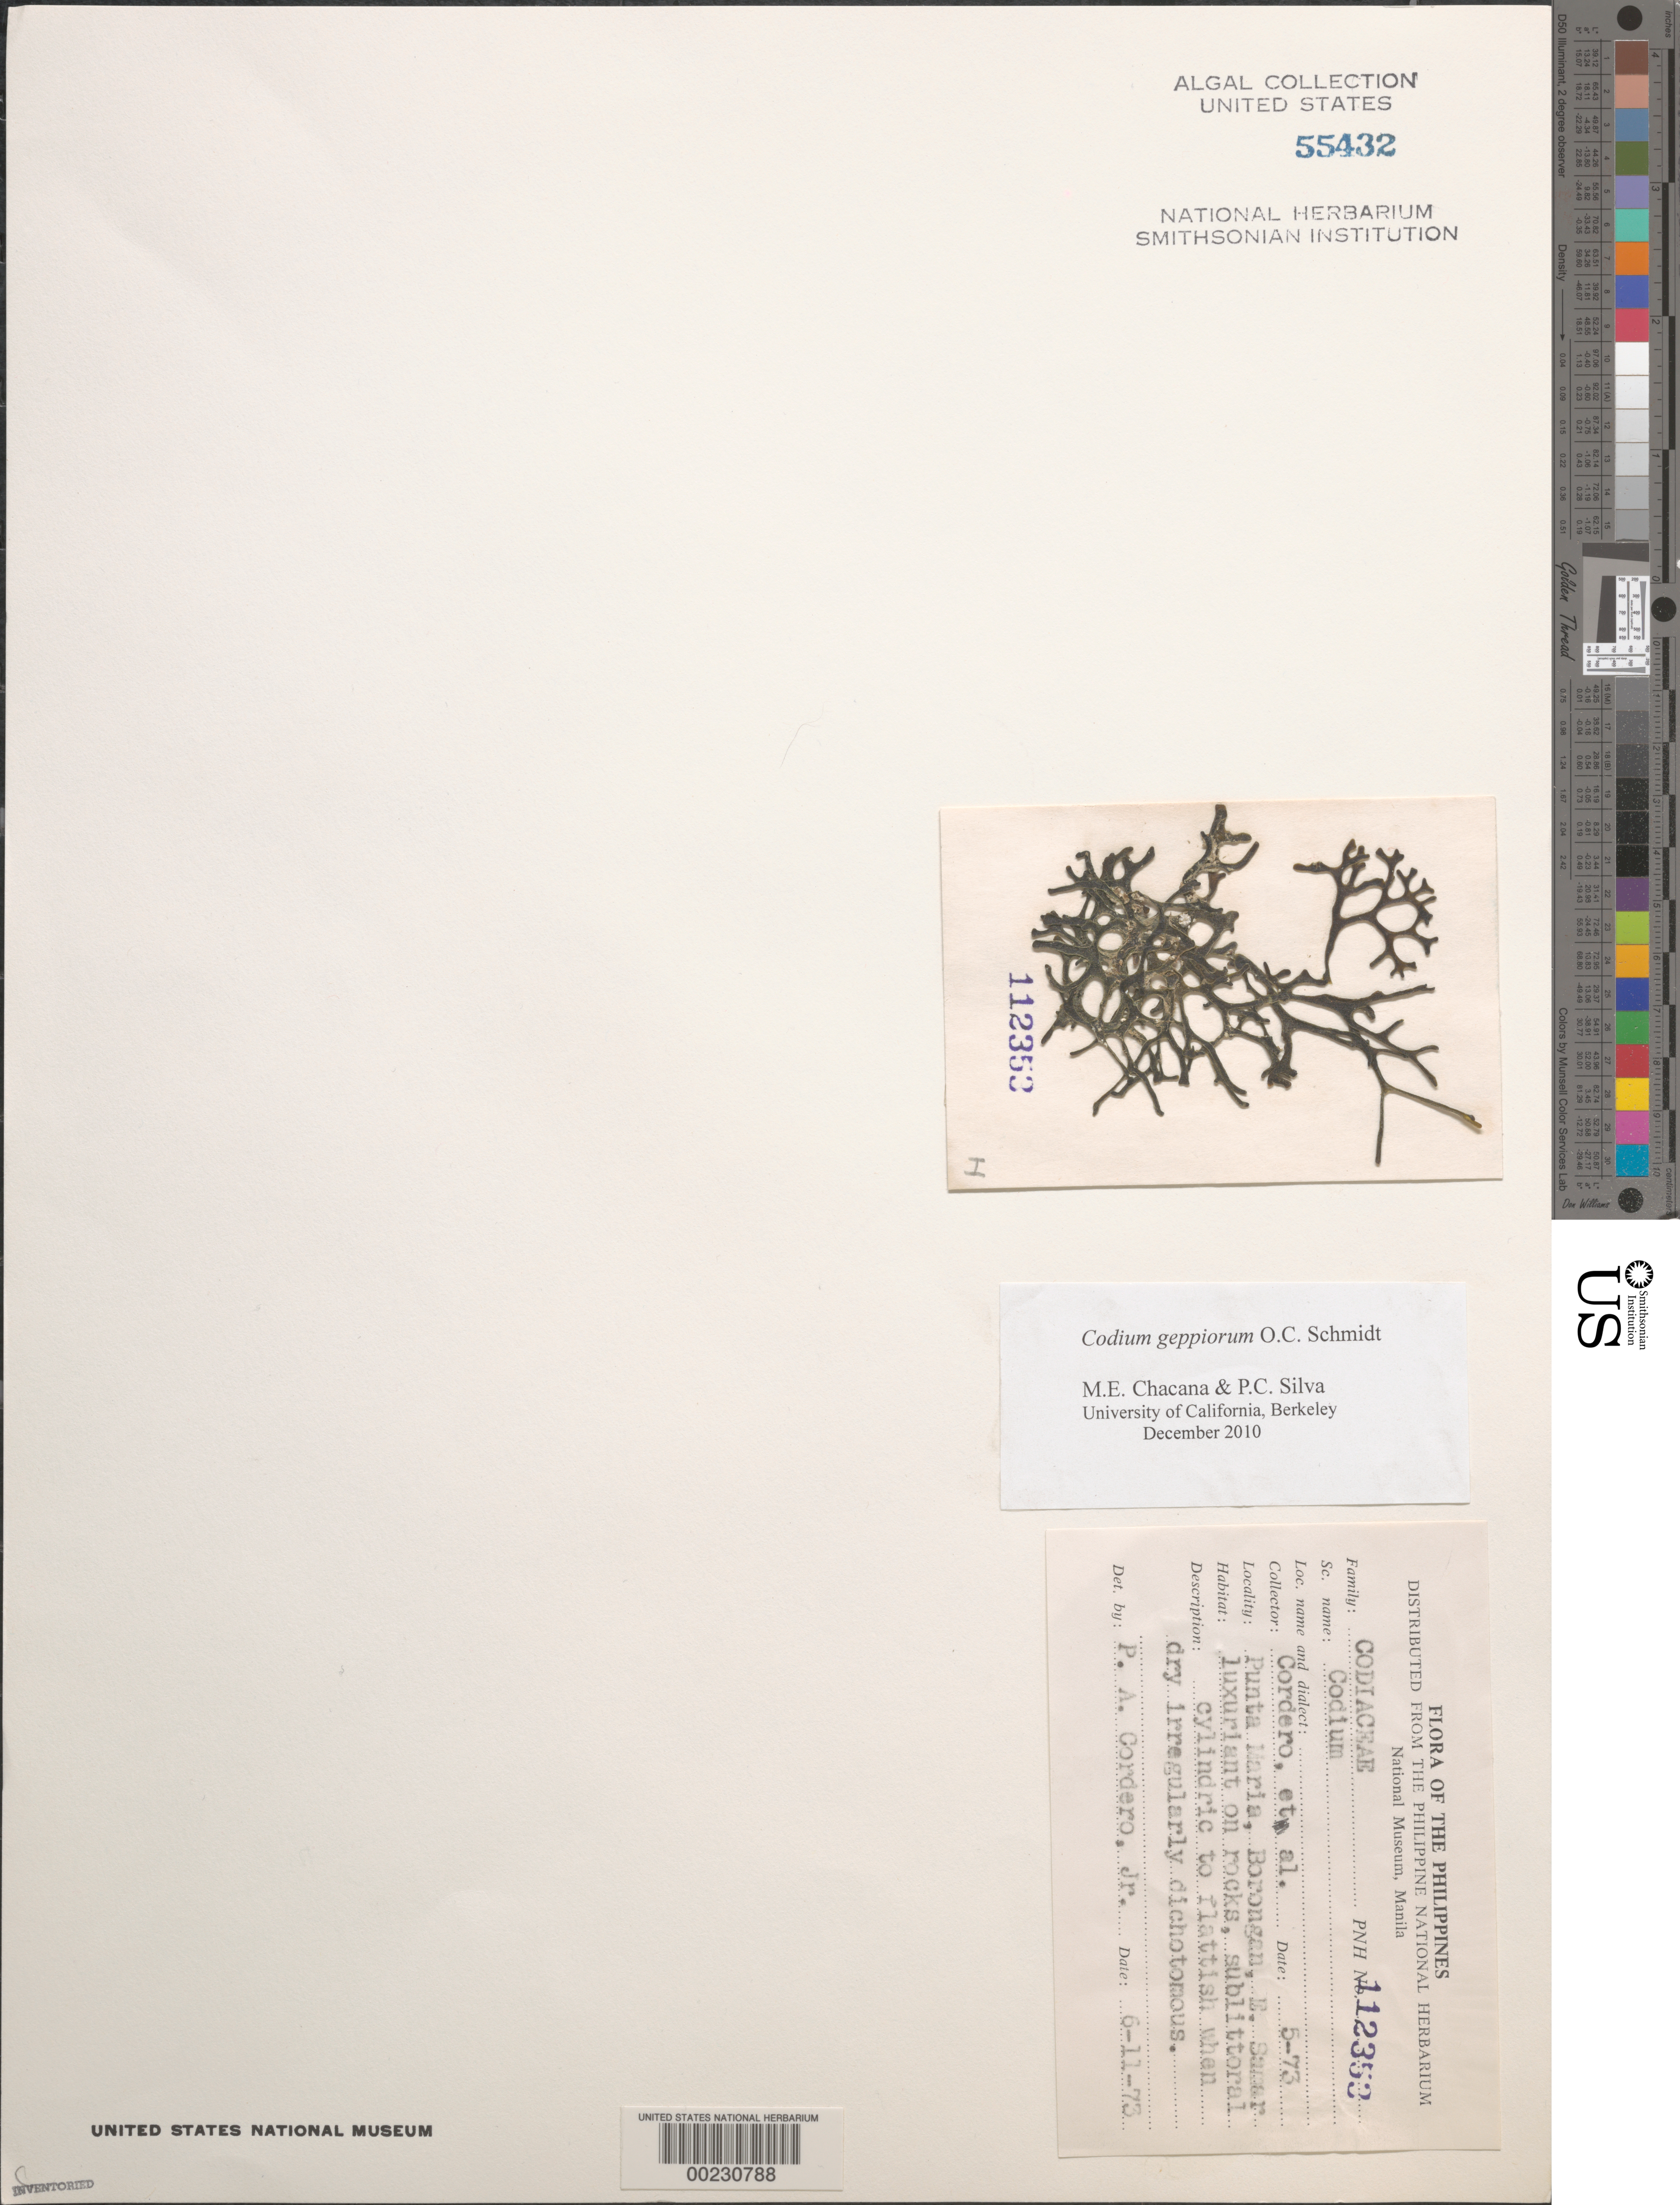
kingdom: Plantae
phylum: Chlorophyta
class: Ulvophyceae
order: Bryopsidales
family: Codiaceae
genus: Codium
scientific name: Codium geppiorum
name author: O.C. Schmidt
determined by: Chacana, M. E.; Silva, P. C.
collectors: P. A. Cordero & et al.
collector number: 112353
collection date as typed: May 1973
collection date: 1973-05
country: Philippines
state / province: Eastern Visayas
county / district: Eastern Samar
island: Samar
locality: Borongan, Punta Maria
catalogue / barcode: US 55432